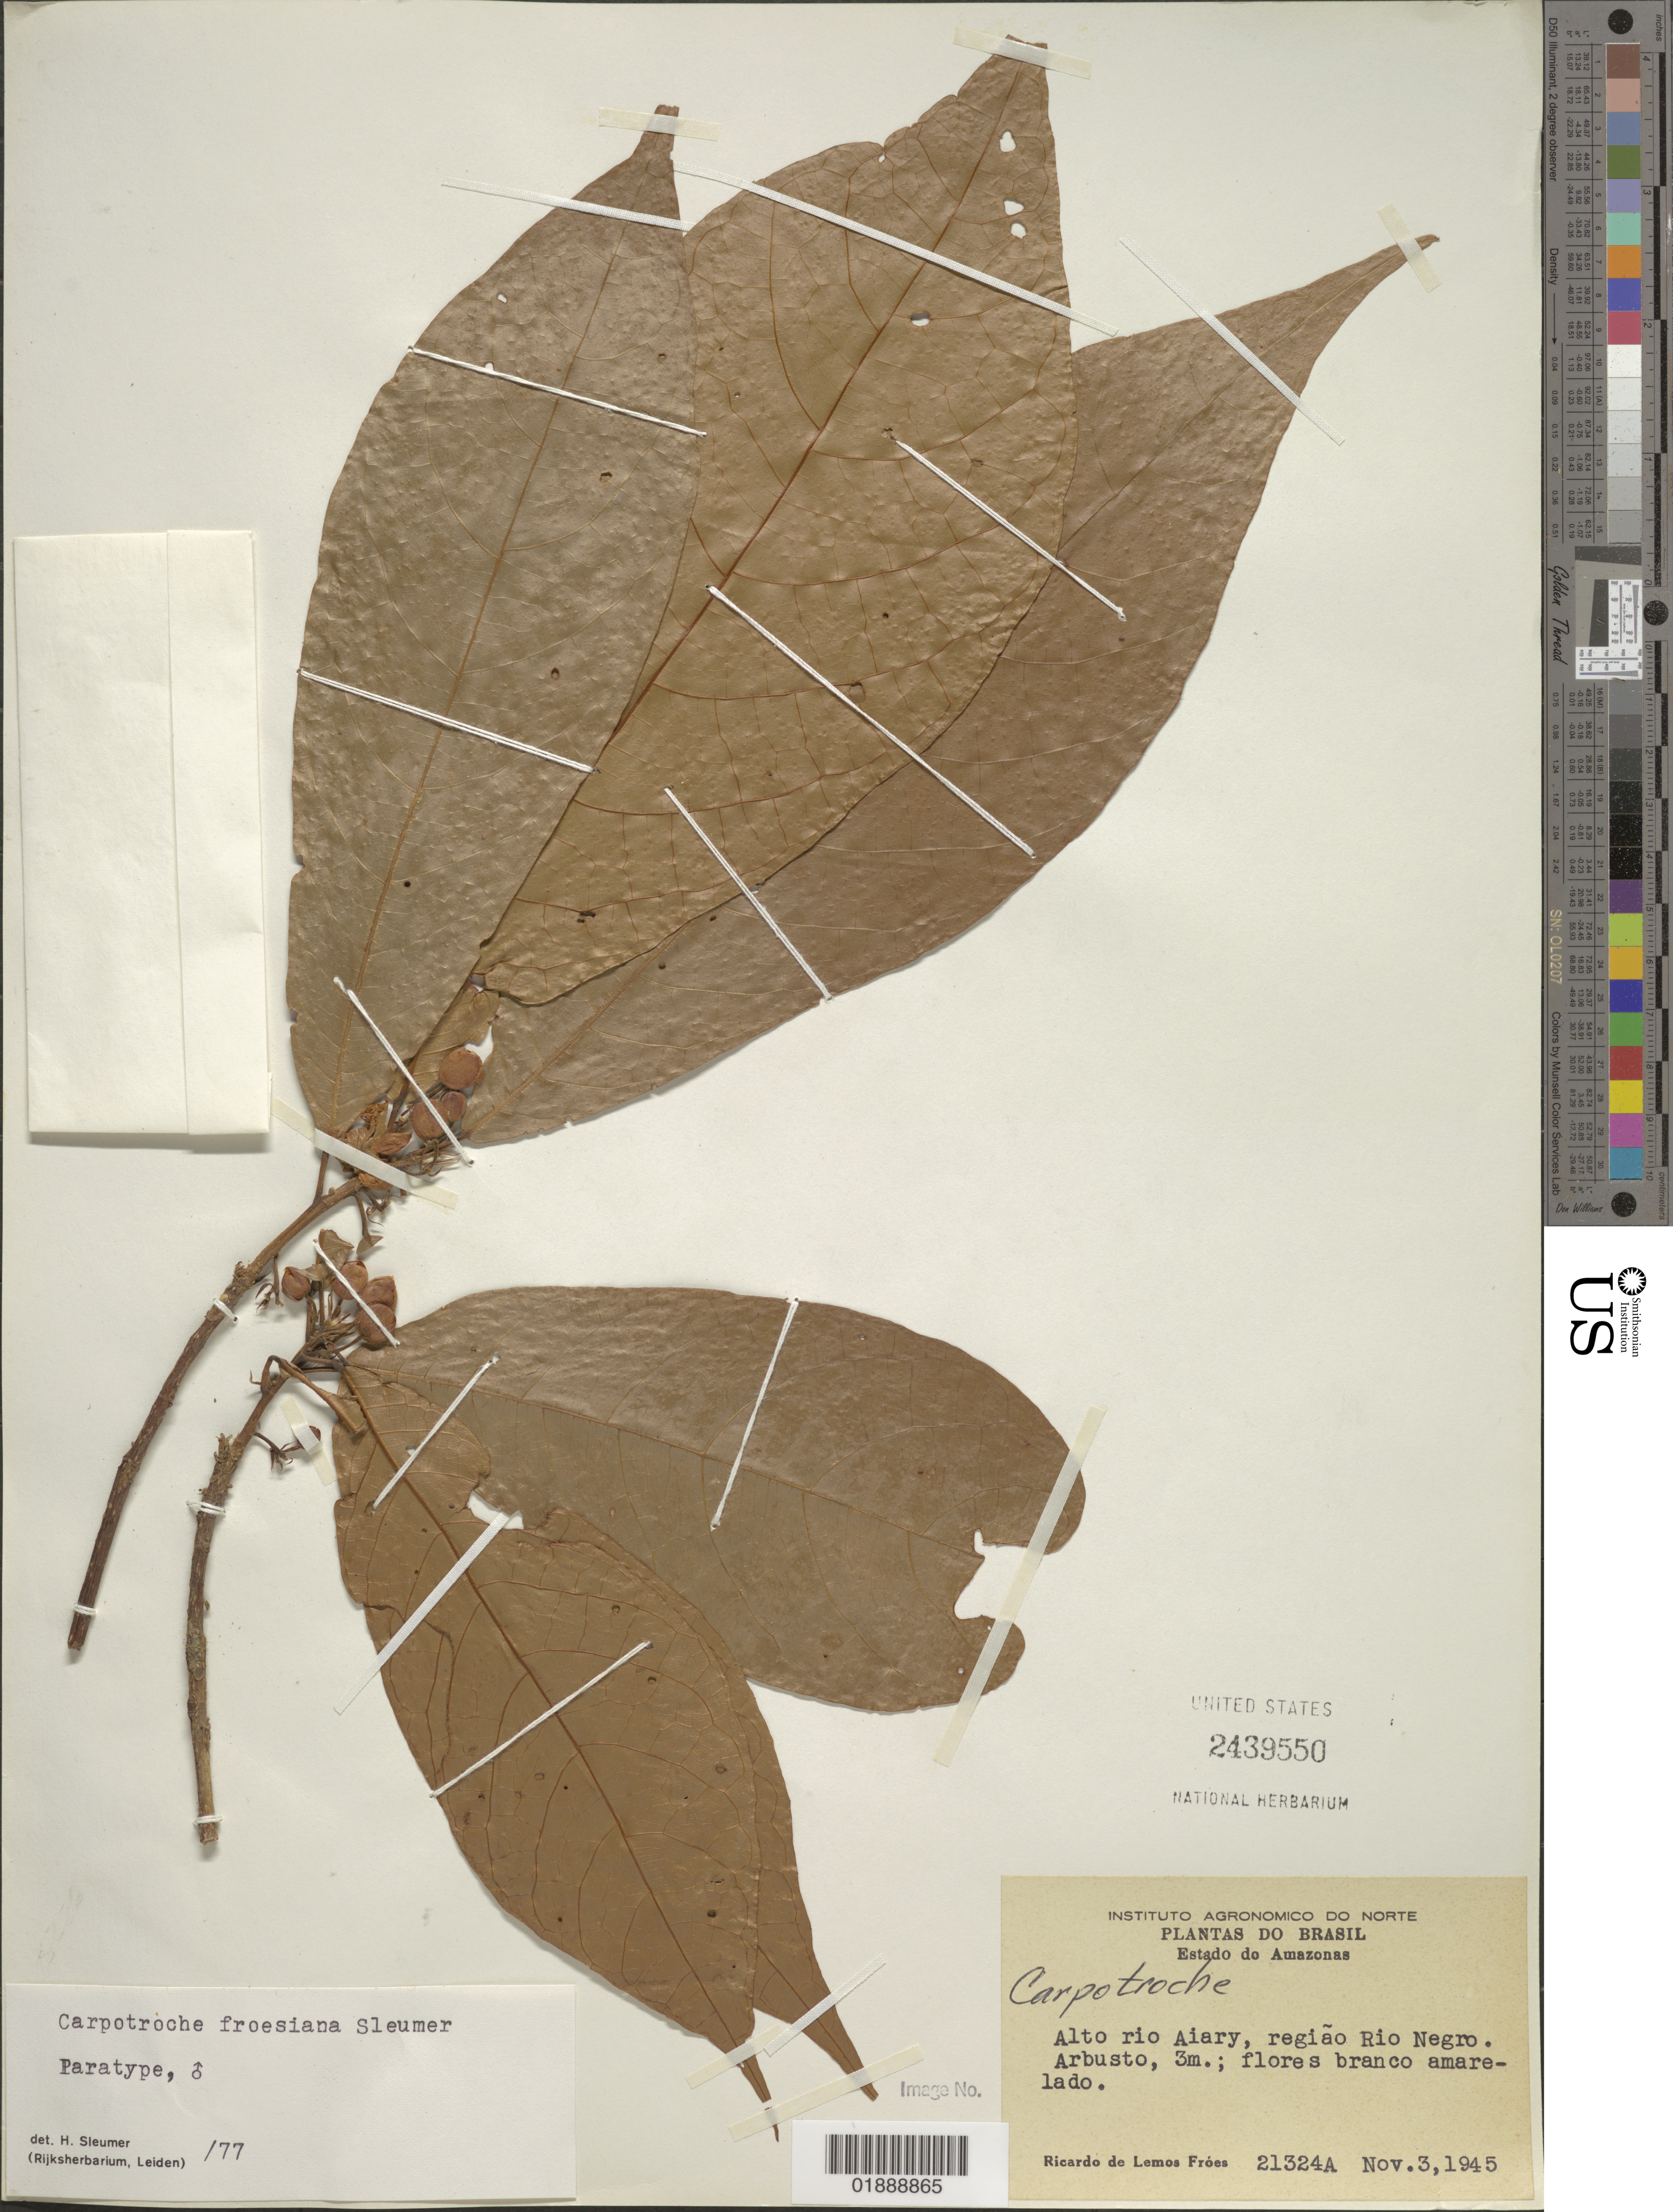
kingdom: Plantae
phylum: Tracheophyta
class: Magnoliopsida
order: Malpighiales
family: Achariaceae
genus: Carpotroche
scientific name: Carpotroche froesiana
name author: Sleumer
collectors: R. L. Fróes, R. L. Fróes & R. Lemos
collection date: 1945-11-03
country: Peru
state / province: Amazonas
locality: Alto Rio Aiary, região Rio Negro